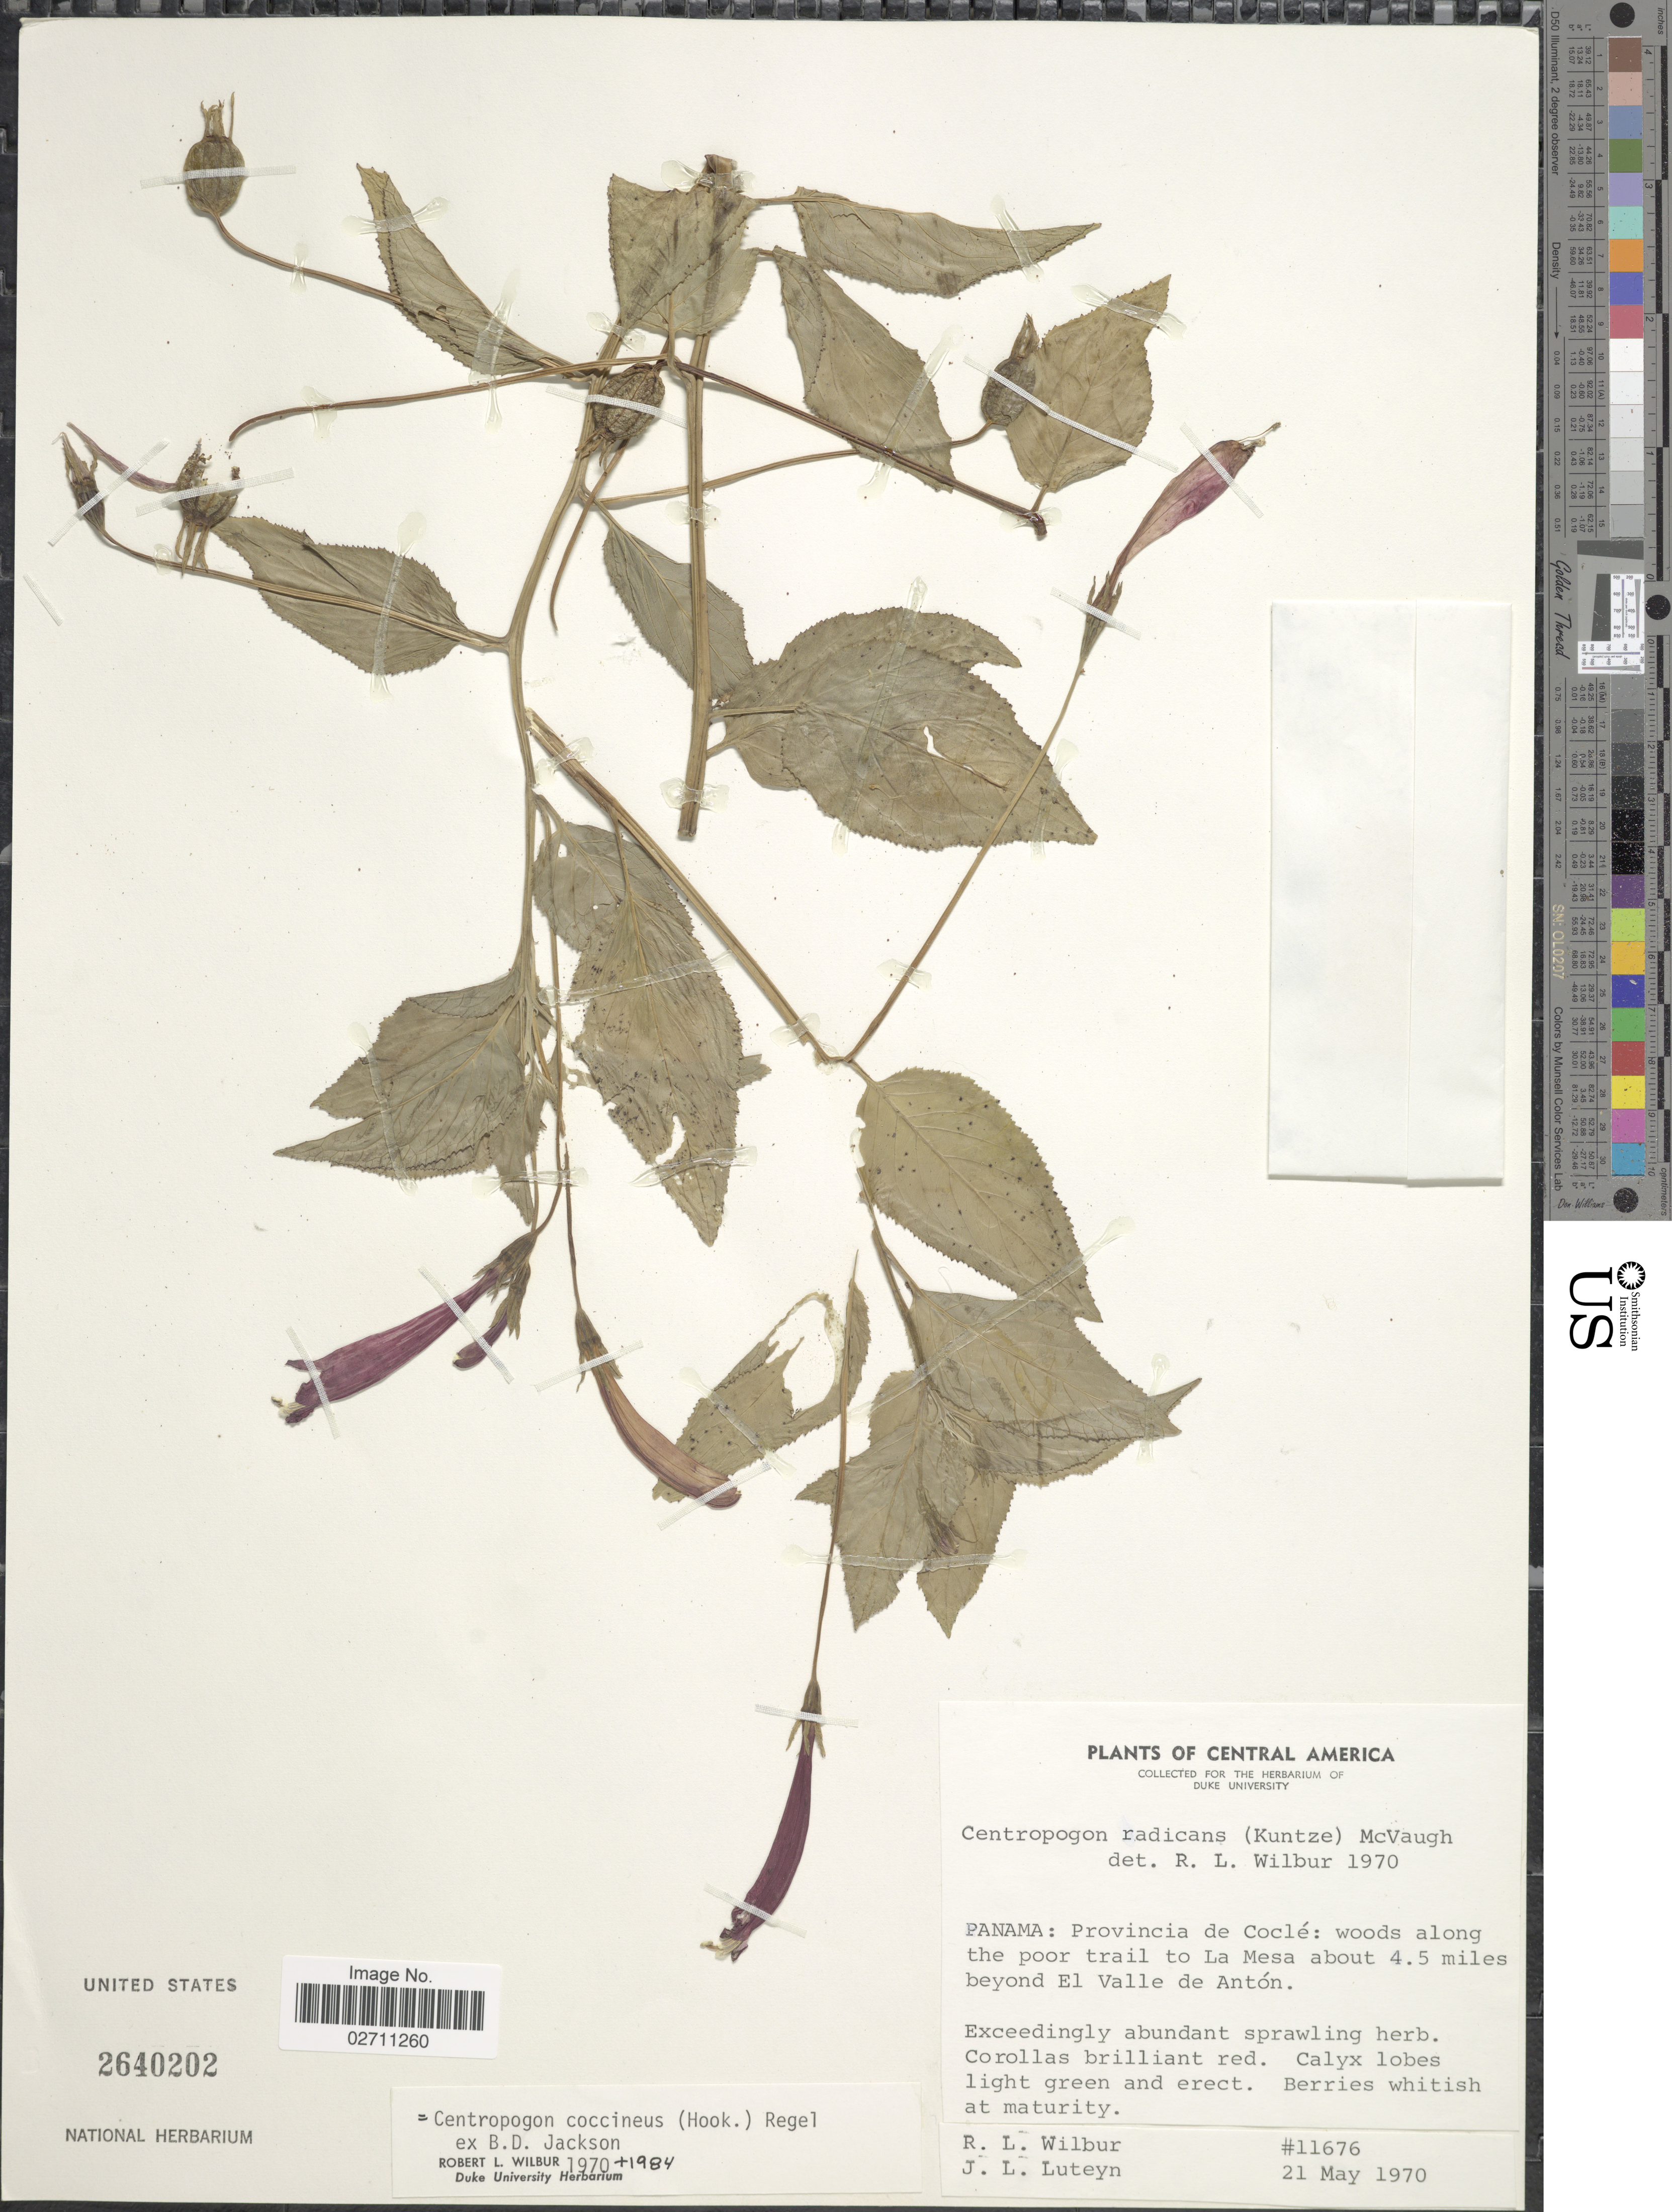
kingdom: Plantae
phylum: Tracheophyta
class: Magnoliopsida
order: Asterales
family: Campanulaceae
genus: Centropogon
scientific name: Centropogon coccineus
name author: (Hook.) Regel ex B.D. Jacks.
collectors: R. L. Wilbur & J. L. Luteyn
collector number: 11676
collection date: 1970-05-21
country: Panama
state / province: Coclé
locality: Woods along the poor trail to La Mesa about 4.5 miles beyond El Valle de Anton.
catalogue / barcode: US 2640202